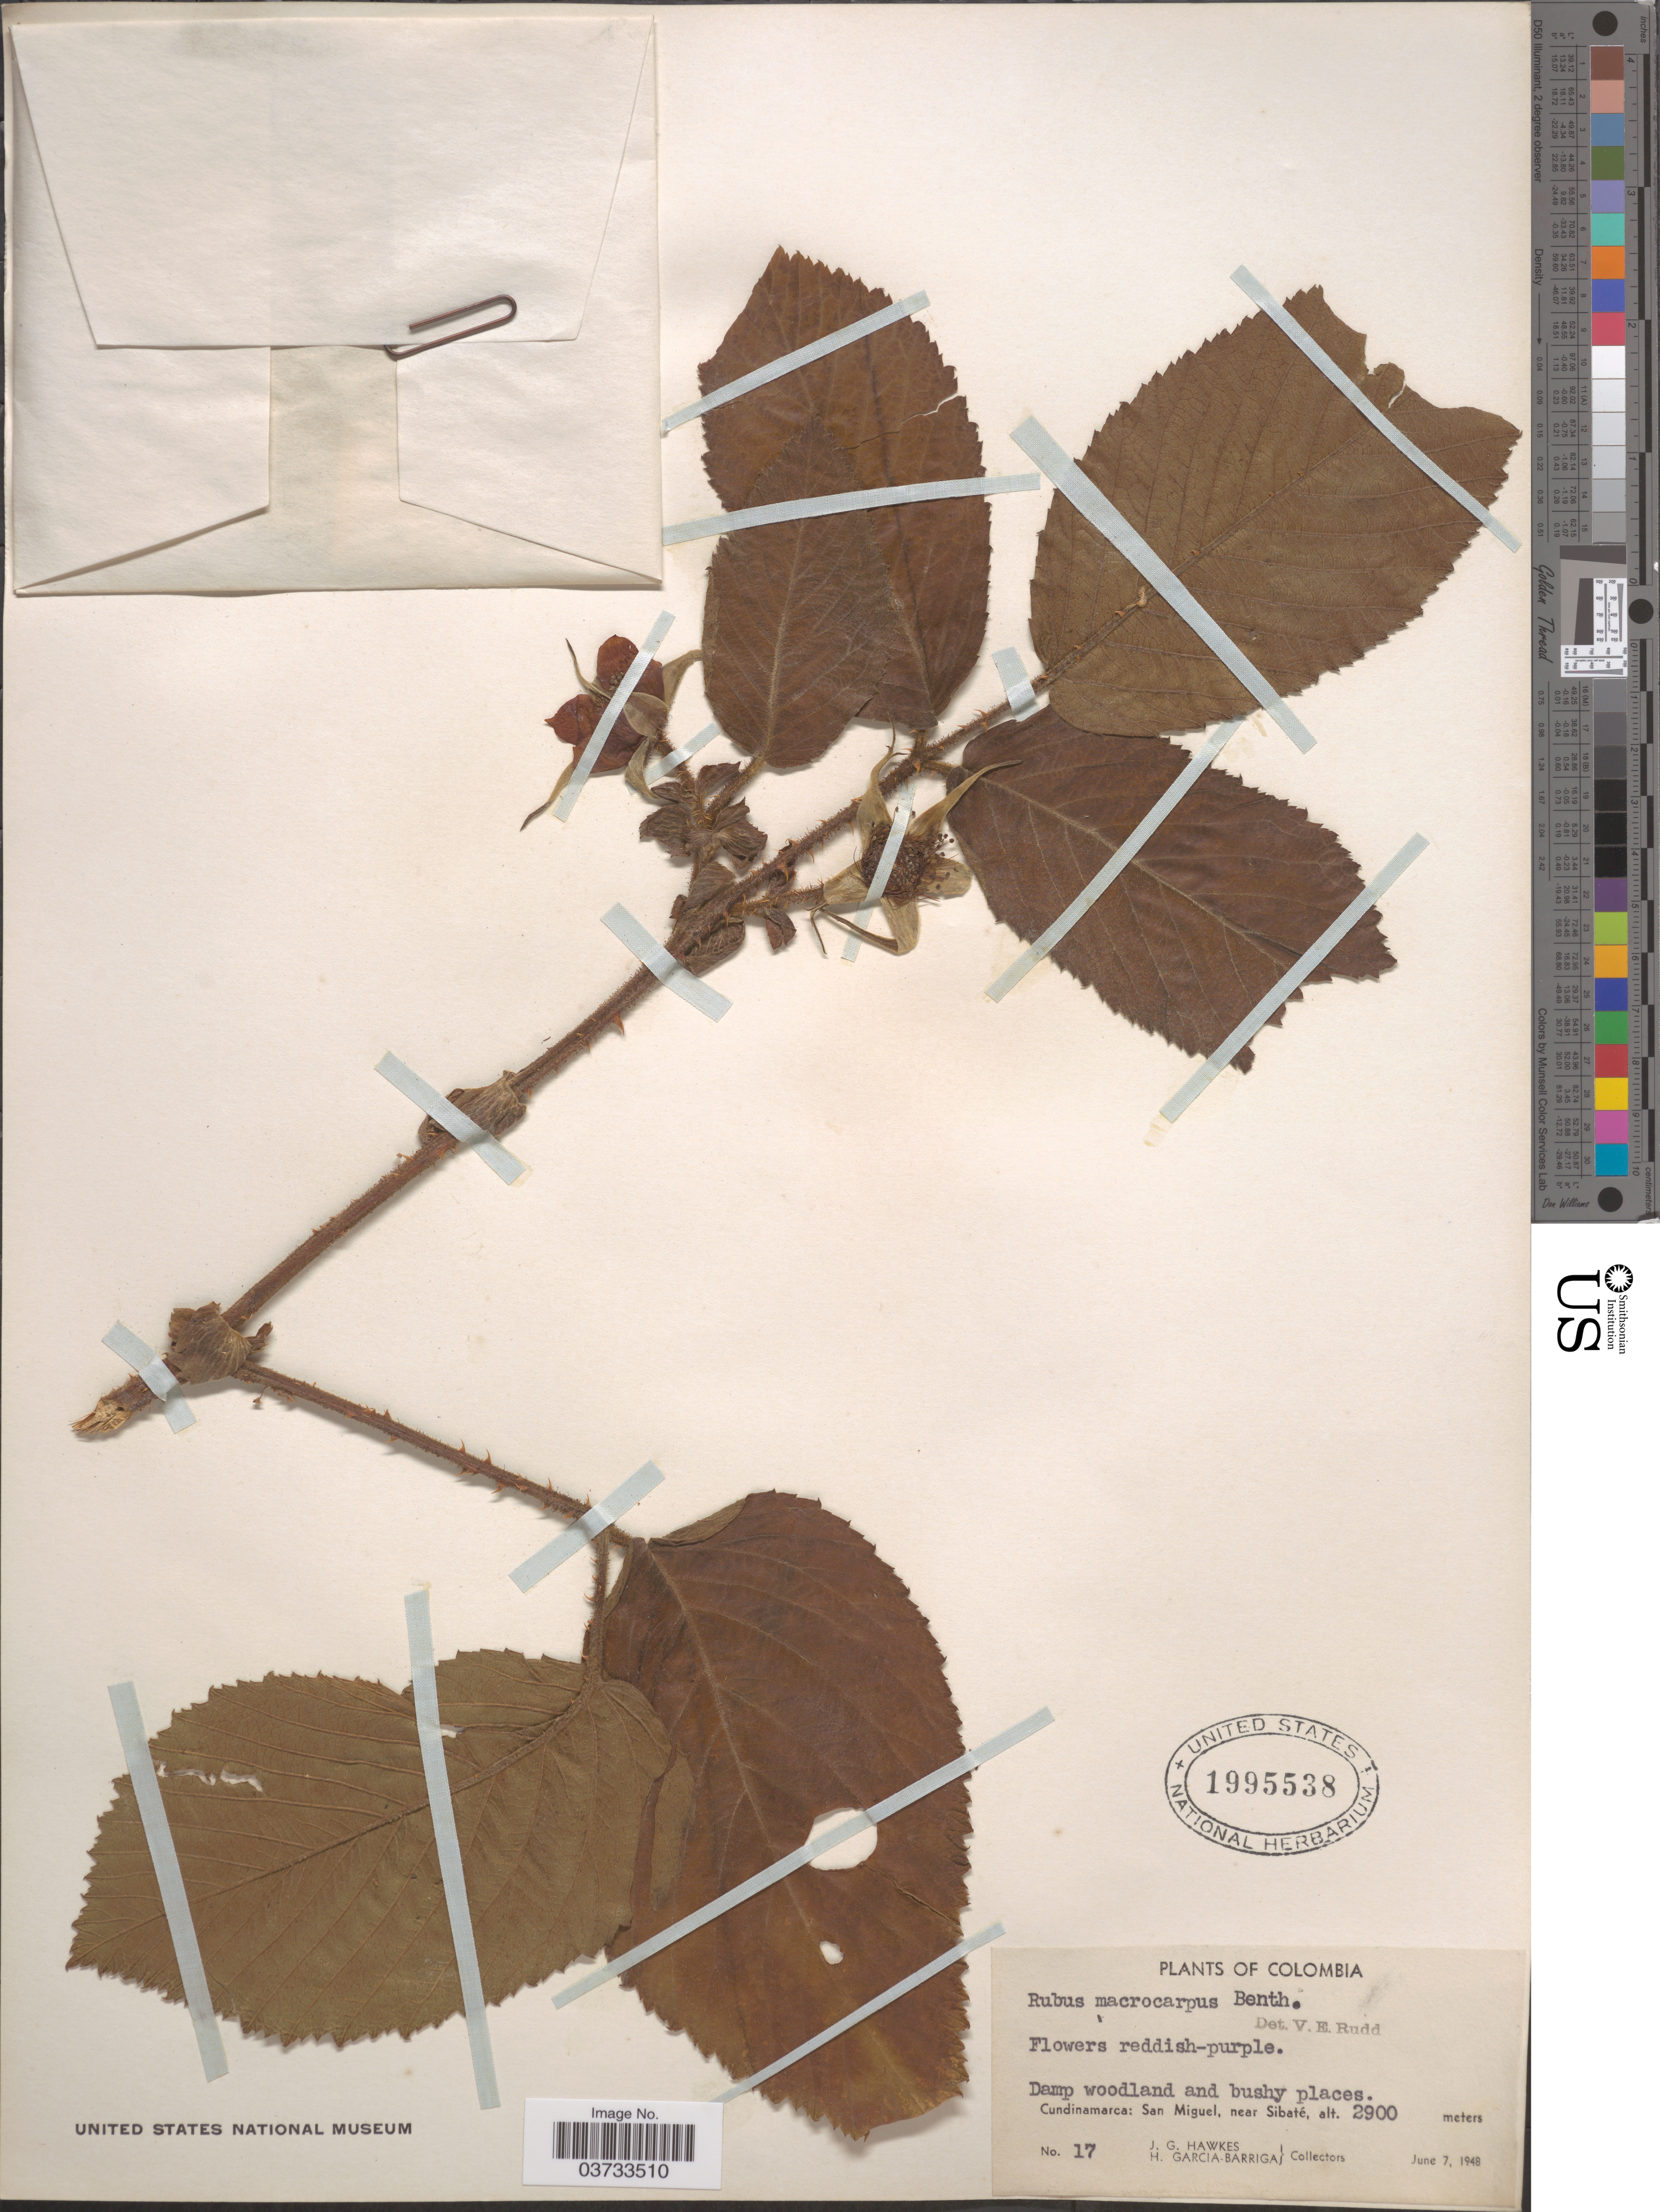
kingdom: Plantae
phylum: Tracheophyta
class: Magnoliopsida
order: Rosales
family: Rosaceae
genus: Rubus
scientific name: Rubus macrocarpus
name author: King ex C.B. Clarke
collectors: J. Hawkes & H. García Barriga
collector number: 17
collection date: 1948-06-07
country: Colombia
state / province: Cundinamarca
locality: San Miguel, near Sibaté.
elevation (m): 2900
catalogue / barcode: US 1995538